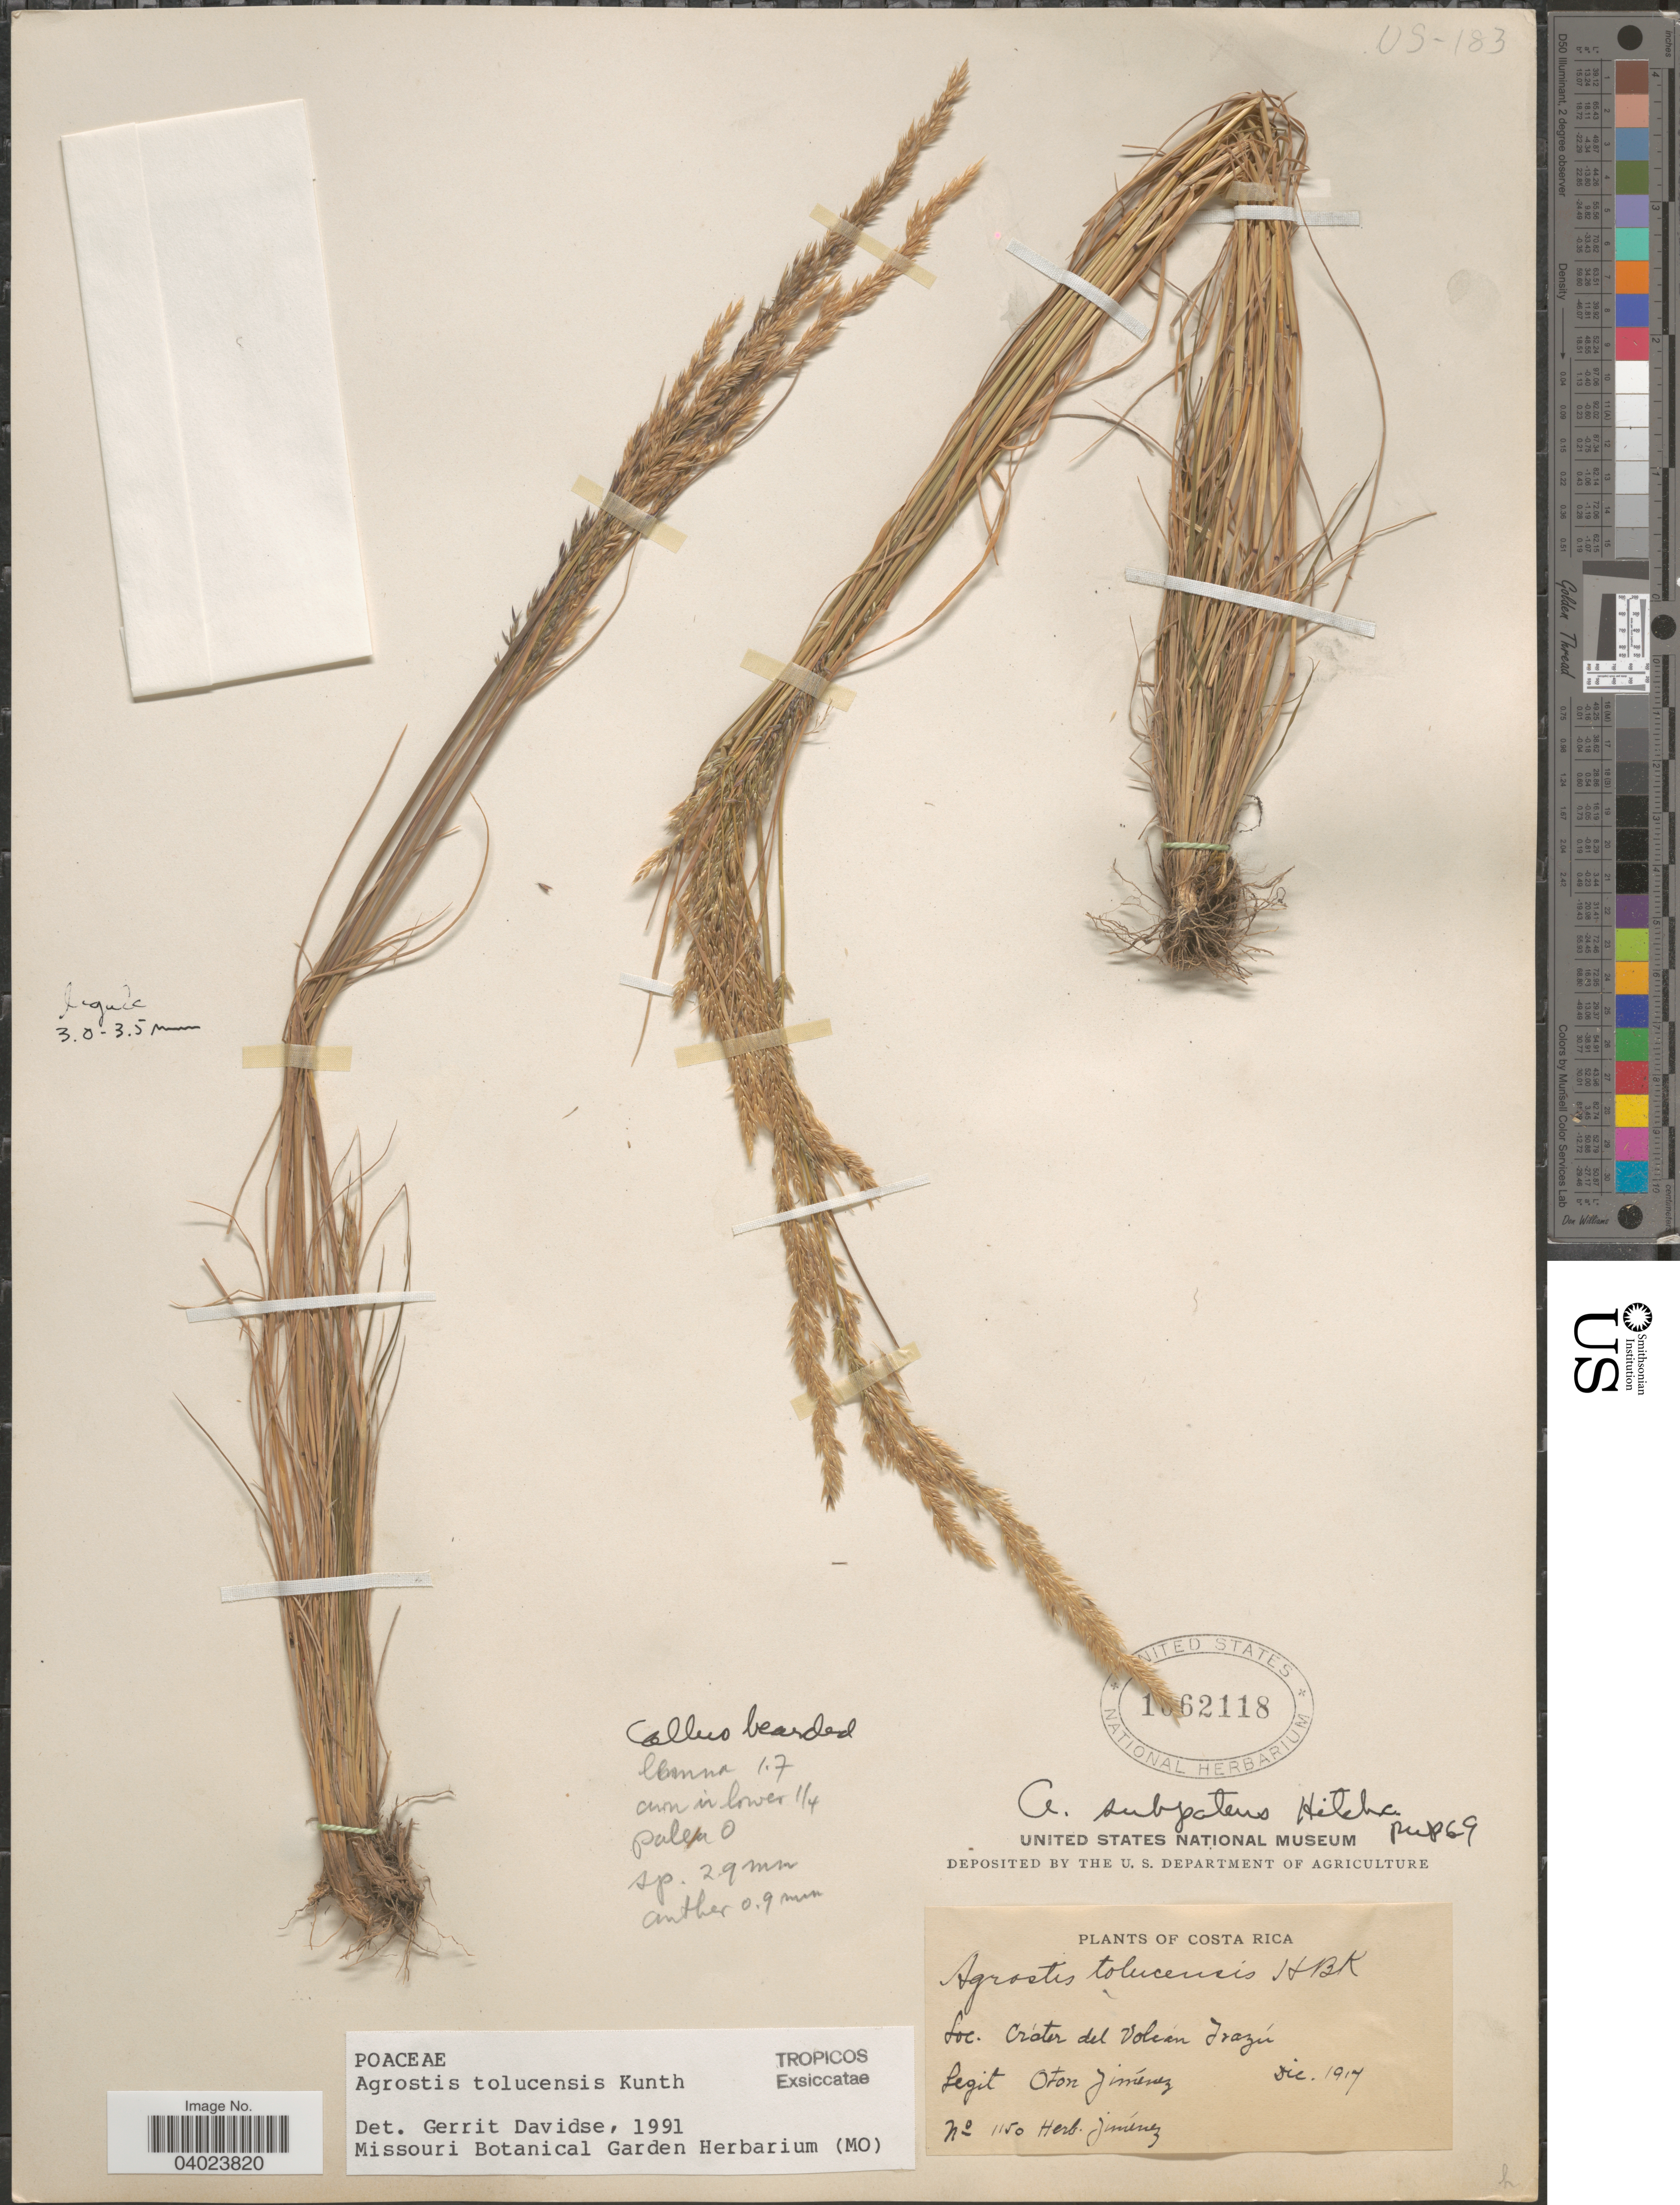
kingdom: Plantae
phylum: Tracheophyta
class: Liliopsida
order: Poales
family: Poaceae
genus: Agrostis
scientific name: Agrostis tolucensis Kunth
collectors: O. Jimenez L.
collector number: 1150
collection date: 1917-12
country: Costa Rica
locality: Cráter del Volcán Irazú.